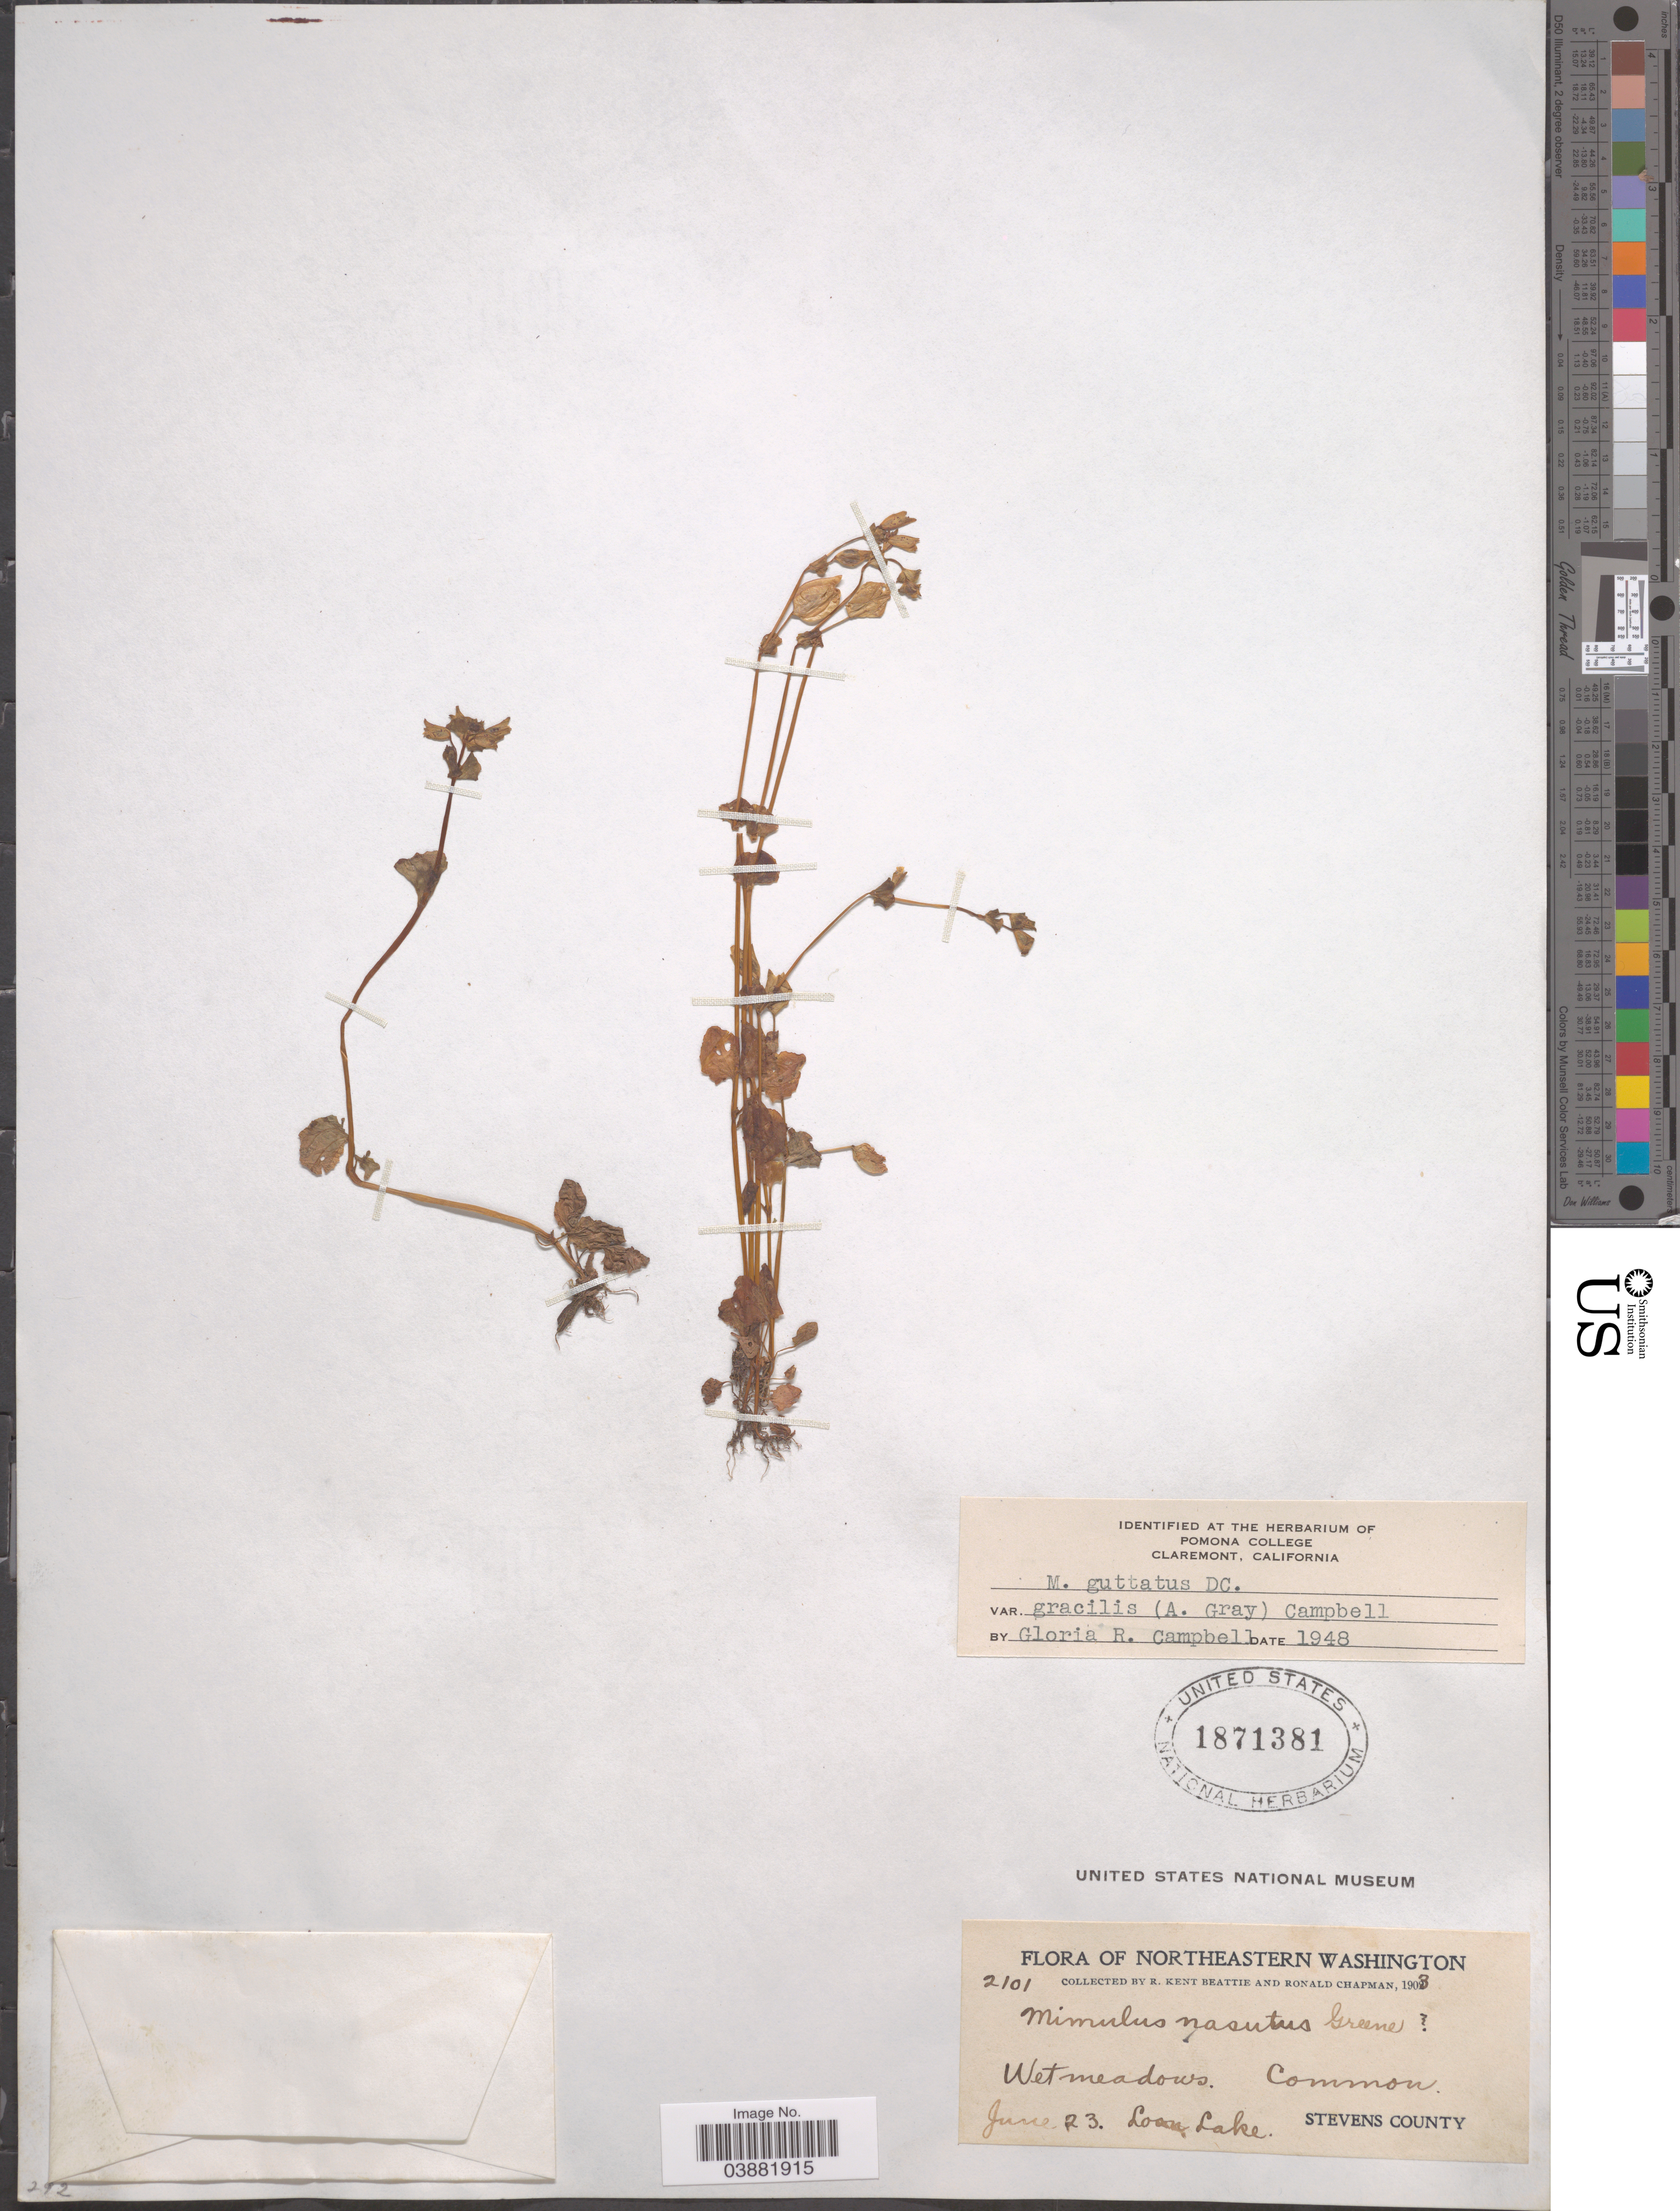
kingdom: Plantae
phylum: Tracheophyta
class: Magnoliopsida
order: Lamiales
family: Phrymaceae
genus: Mimulus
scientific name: Mimulus guttatus var. gracilis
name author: (A. Gray) G.R. Campb.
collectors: R. K. Beattie & R. Chapman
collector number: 2101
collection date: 1903-06-23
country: United States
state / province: Washington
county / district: Stevens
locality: Northeastern Washington. Lone Lake. Stevens County.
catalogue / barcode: US 1871381